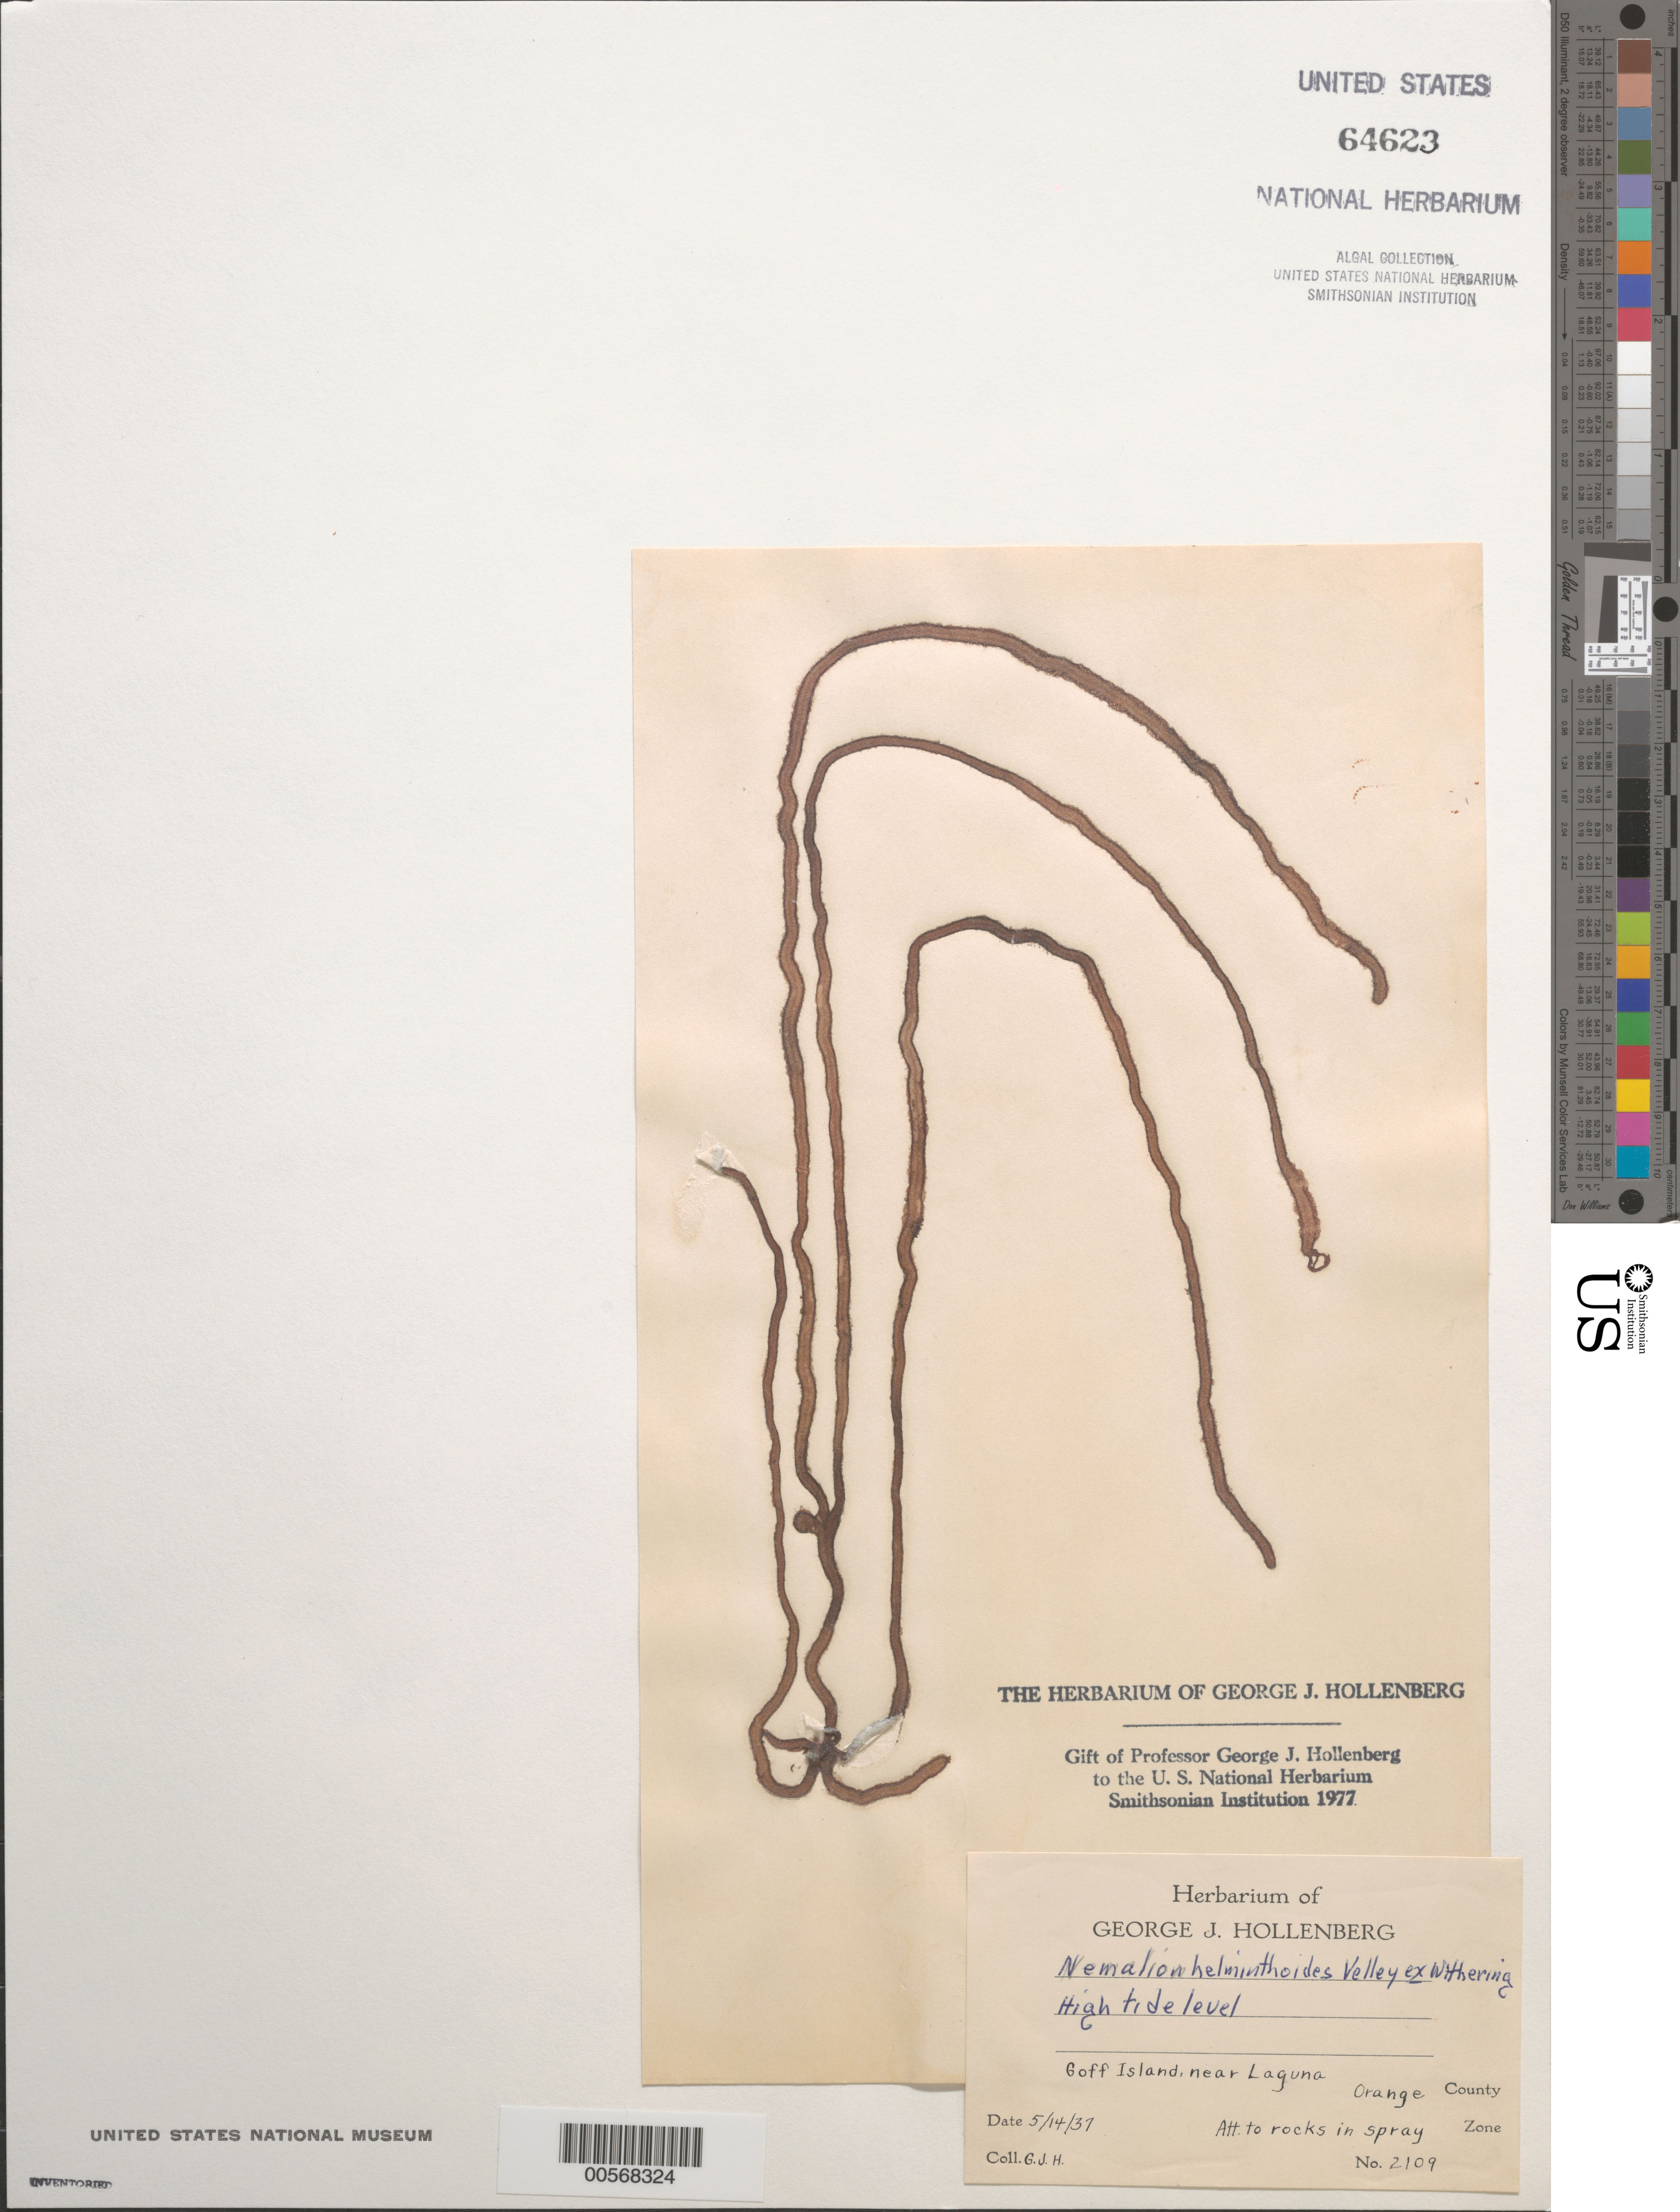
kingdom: Plantae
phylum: Rhodophyta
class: Florideophyceae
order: Nemaliales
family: Nemaliaceae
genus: Nemalion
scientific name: Nemalion multifidum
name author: (Lyngb.) Chauvin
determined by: Algae name updating Project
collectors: G. Hollenberg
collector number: GJH 2109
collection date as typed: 14 May 1937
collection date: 1937-05-14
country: United States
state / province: California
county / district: Orange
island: Goff Island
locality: Near Laguna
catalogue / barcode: US 64623